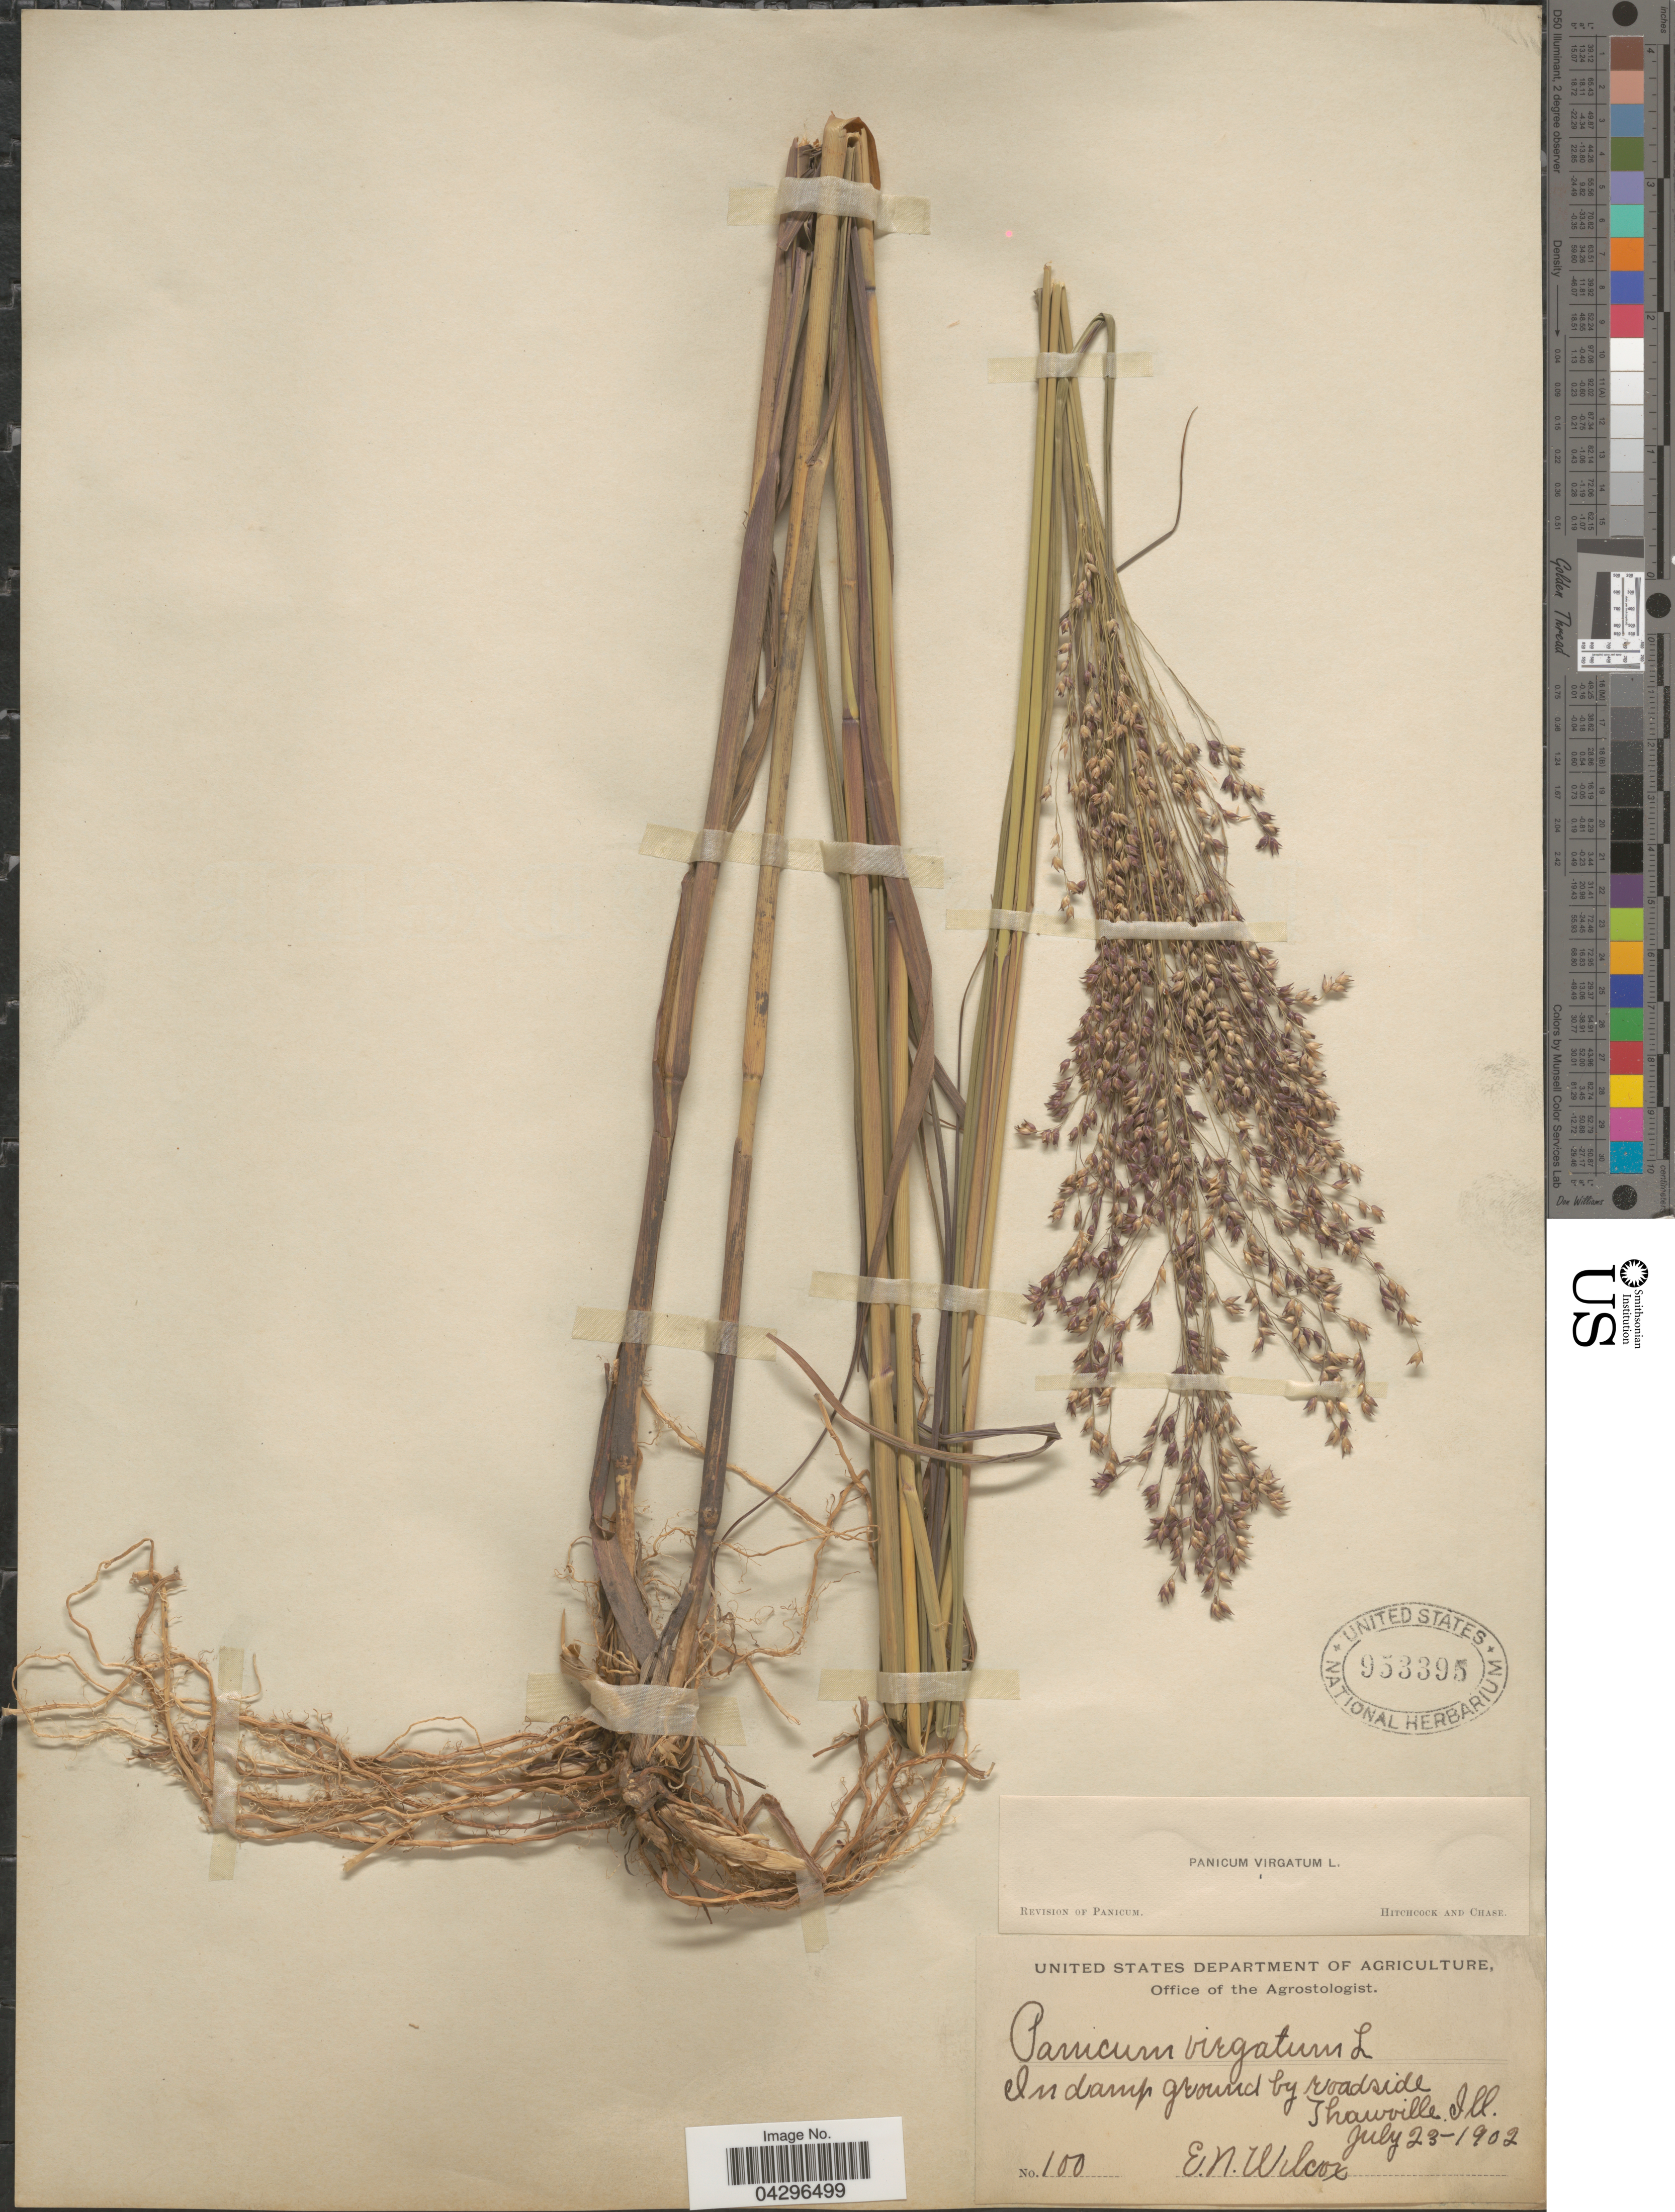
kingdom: Plantae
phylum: Tracheophyta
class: Liliopsida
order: Poales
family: Poaceae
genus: Panicum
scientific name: Panicum virgatum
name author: L.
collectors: E. Wilcox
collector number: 100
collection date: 1902-07-23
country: United States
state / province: Illinois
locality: In damp ground by roadside Thawville.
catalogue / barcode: US 953395